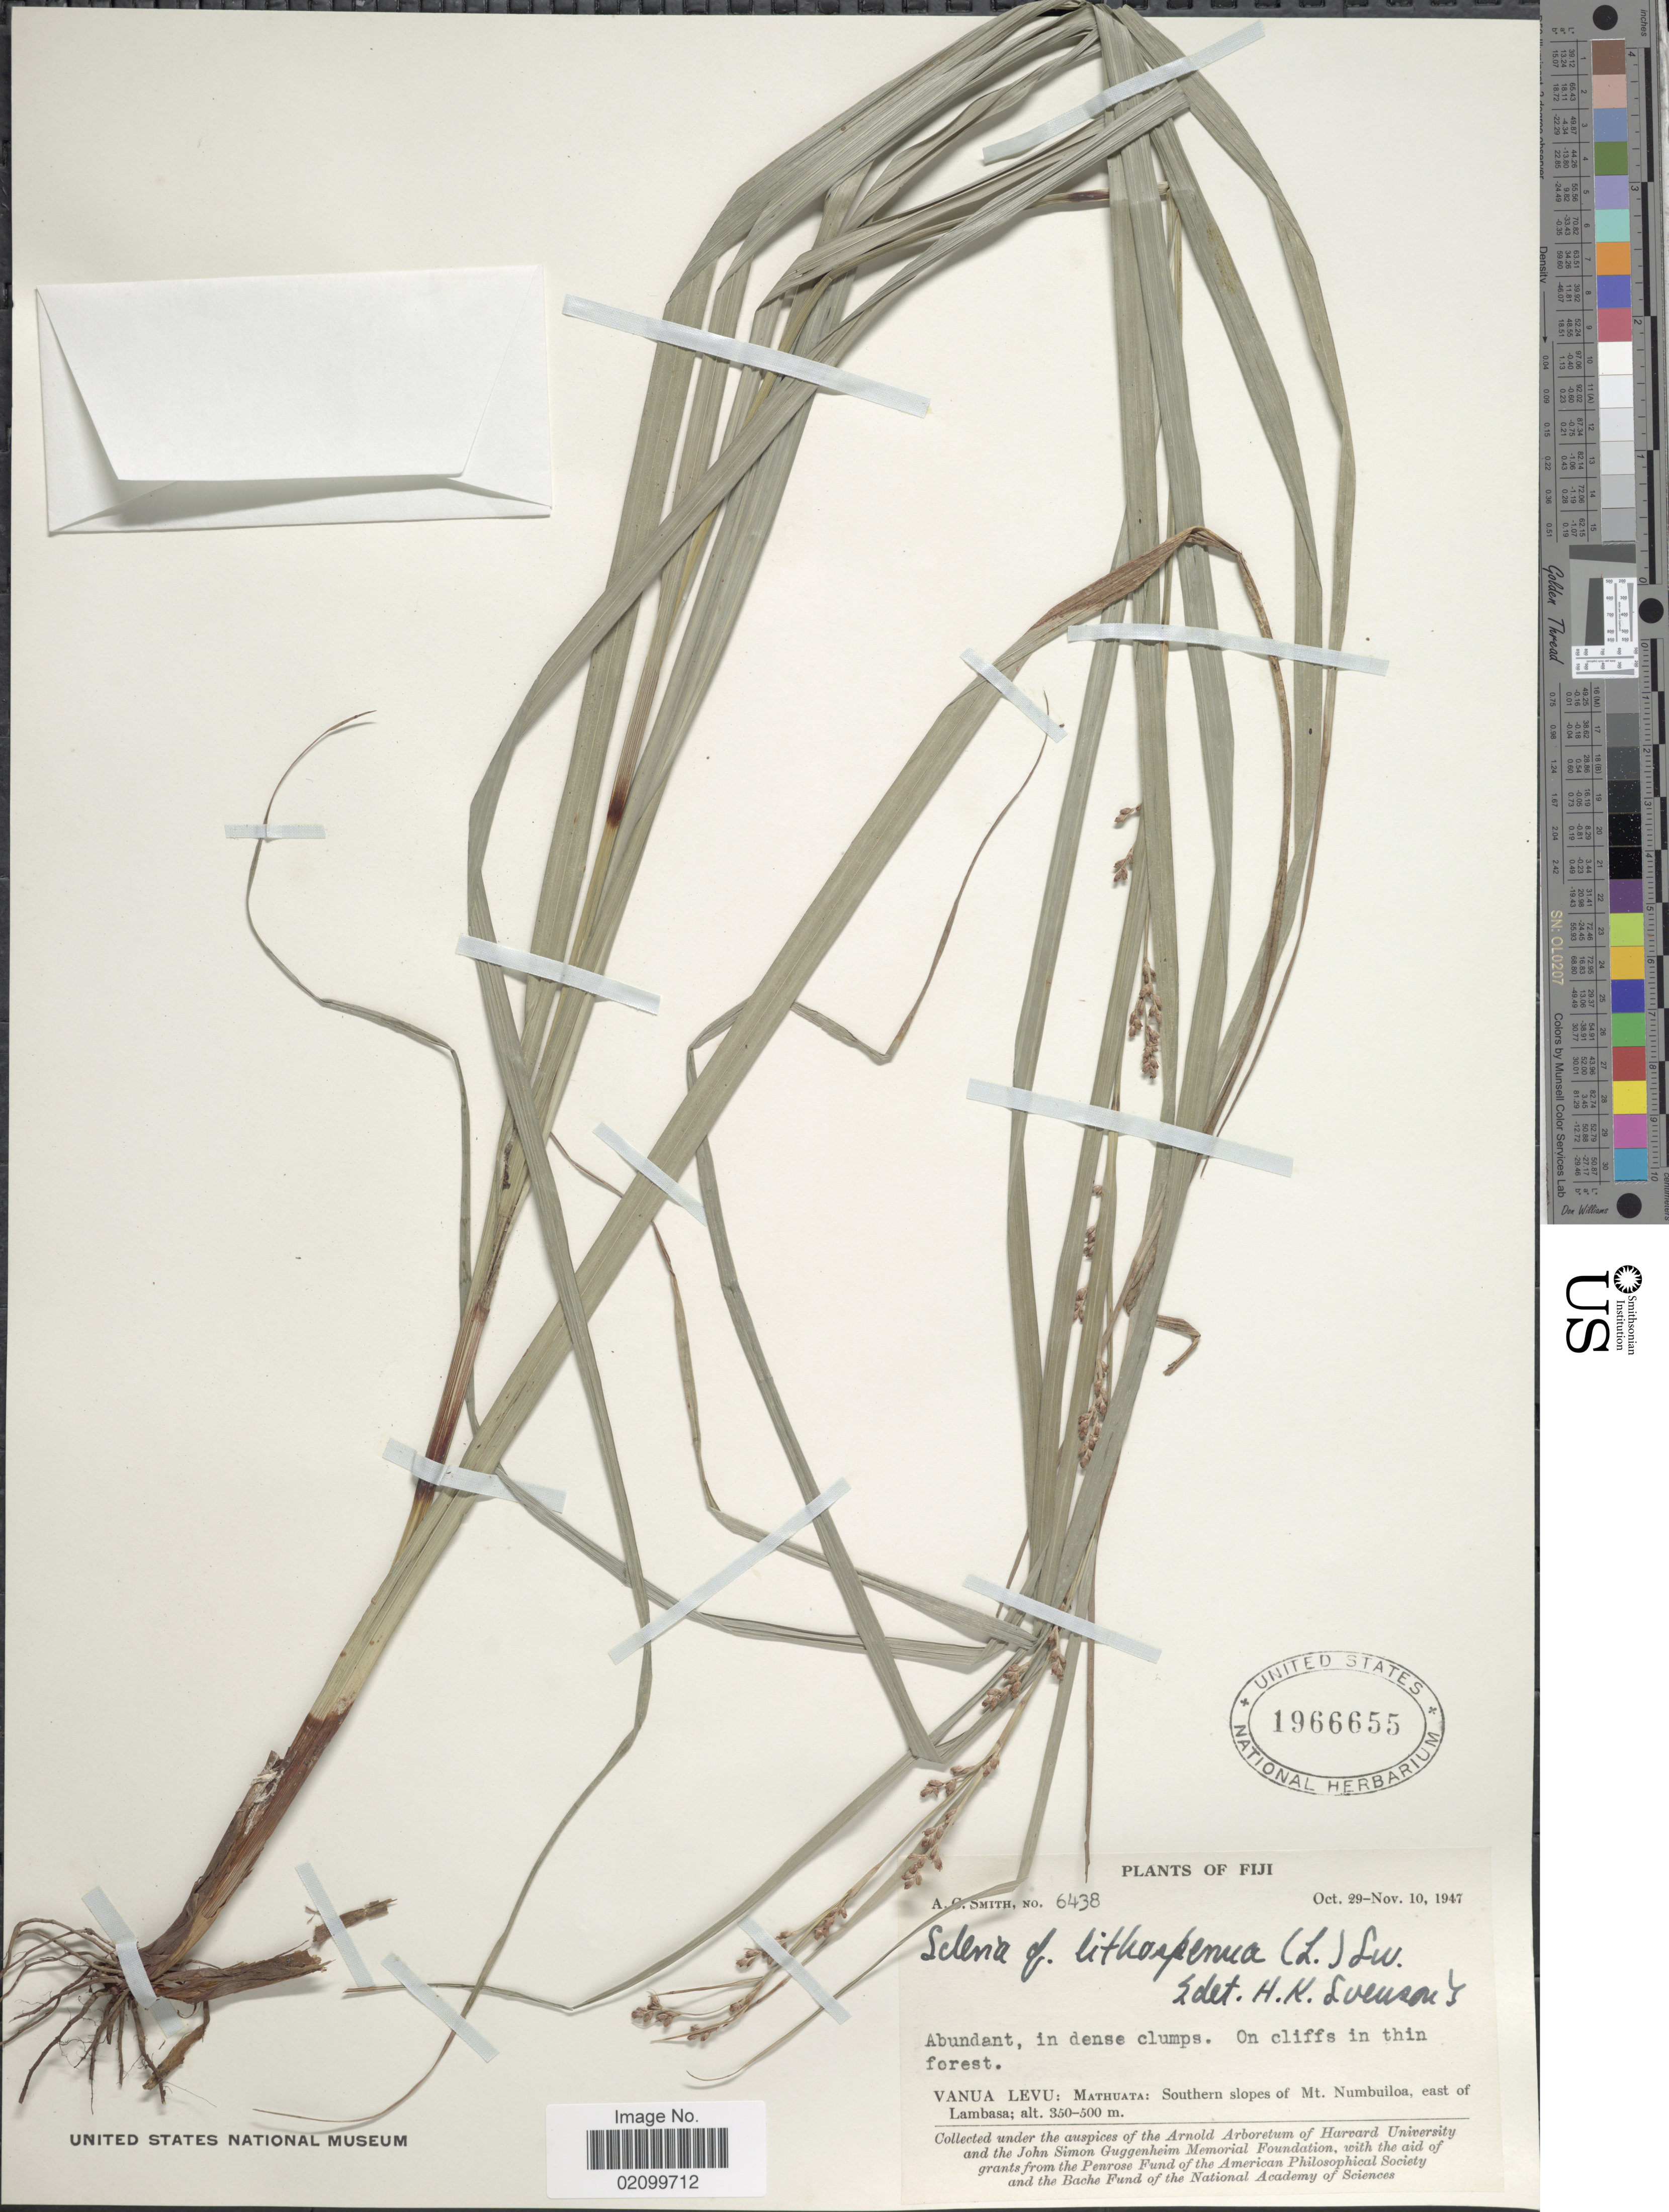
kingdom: Plantae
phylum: Tracheophyta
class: Liliopsida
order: Poales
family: Cyperaceae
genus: Scleria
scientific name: Scleria lithosperma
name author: (L.) Sw.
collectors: A. C. Smith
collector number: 6438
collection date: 1947-10-29/1947-11-10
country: Fiji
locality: Vanua Levu: Mathuata: Southern slopes of Mt. Numbuiloa, east of Lambasa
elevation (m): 350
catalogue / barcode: US 1966655